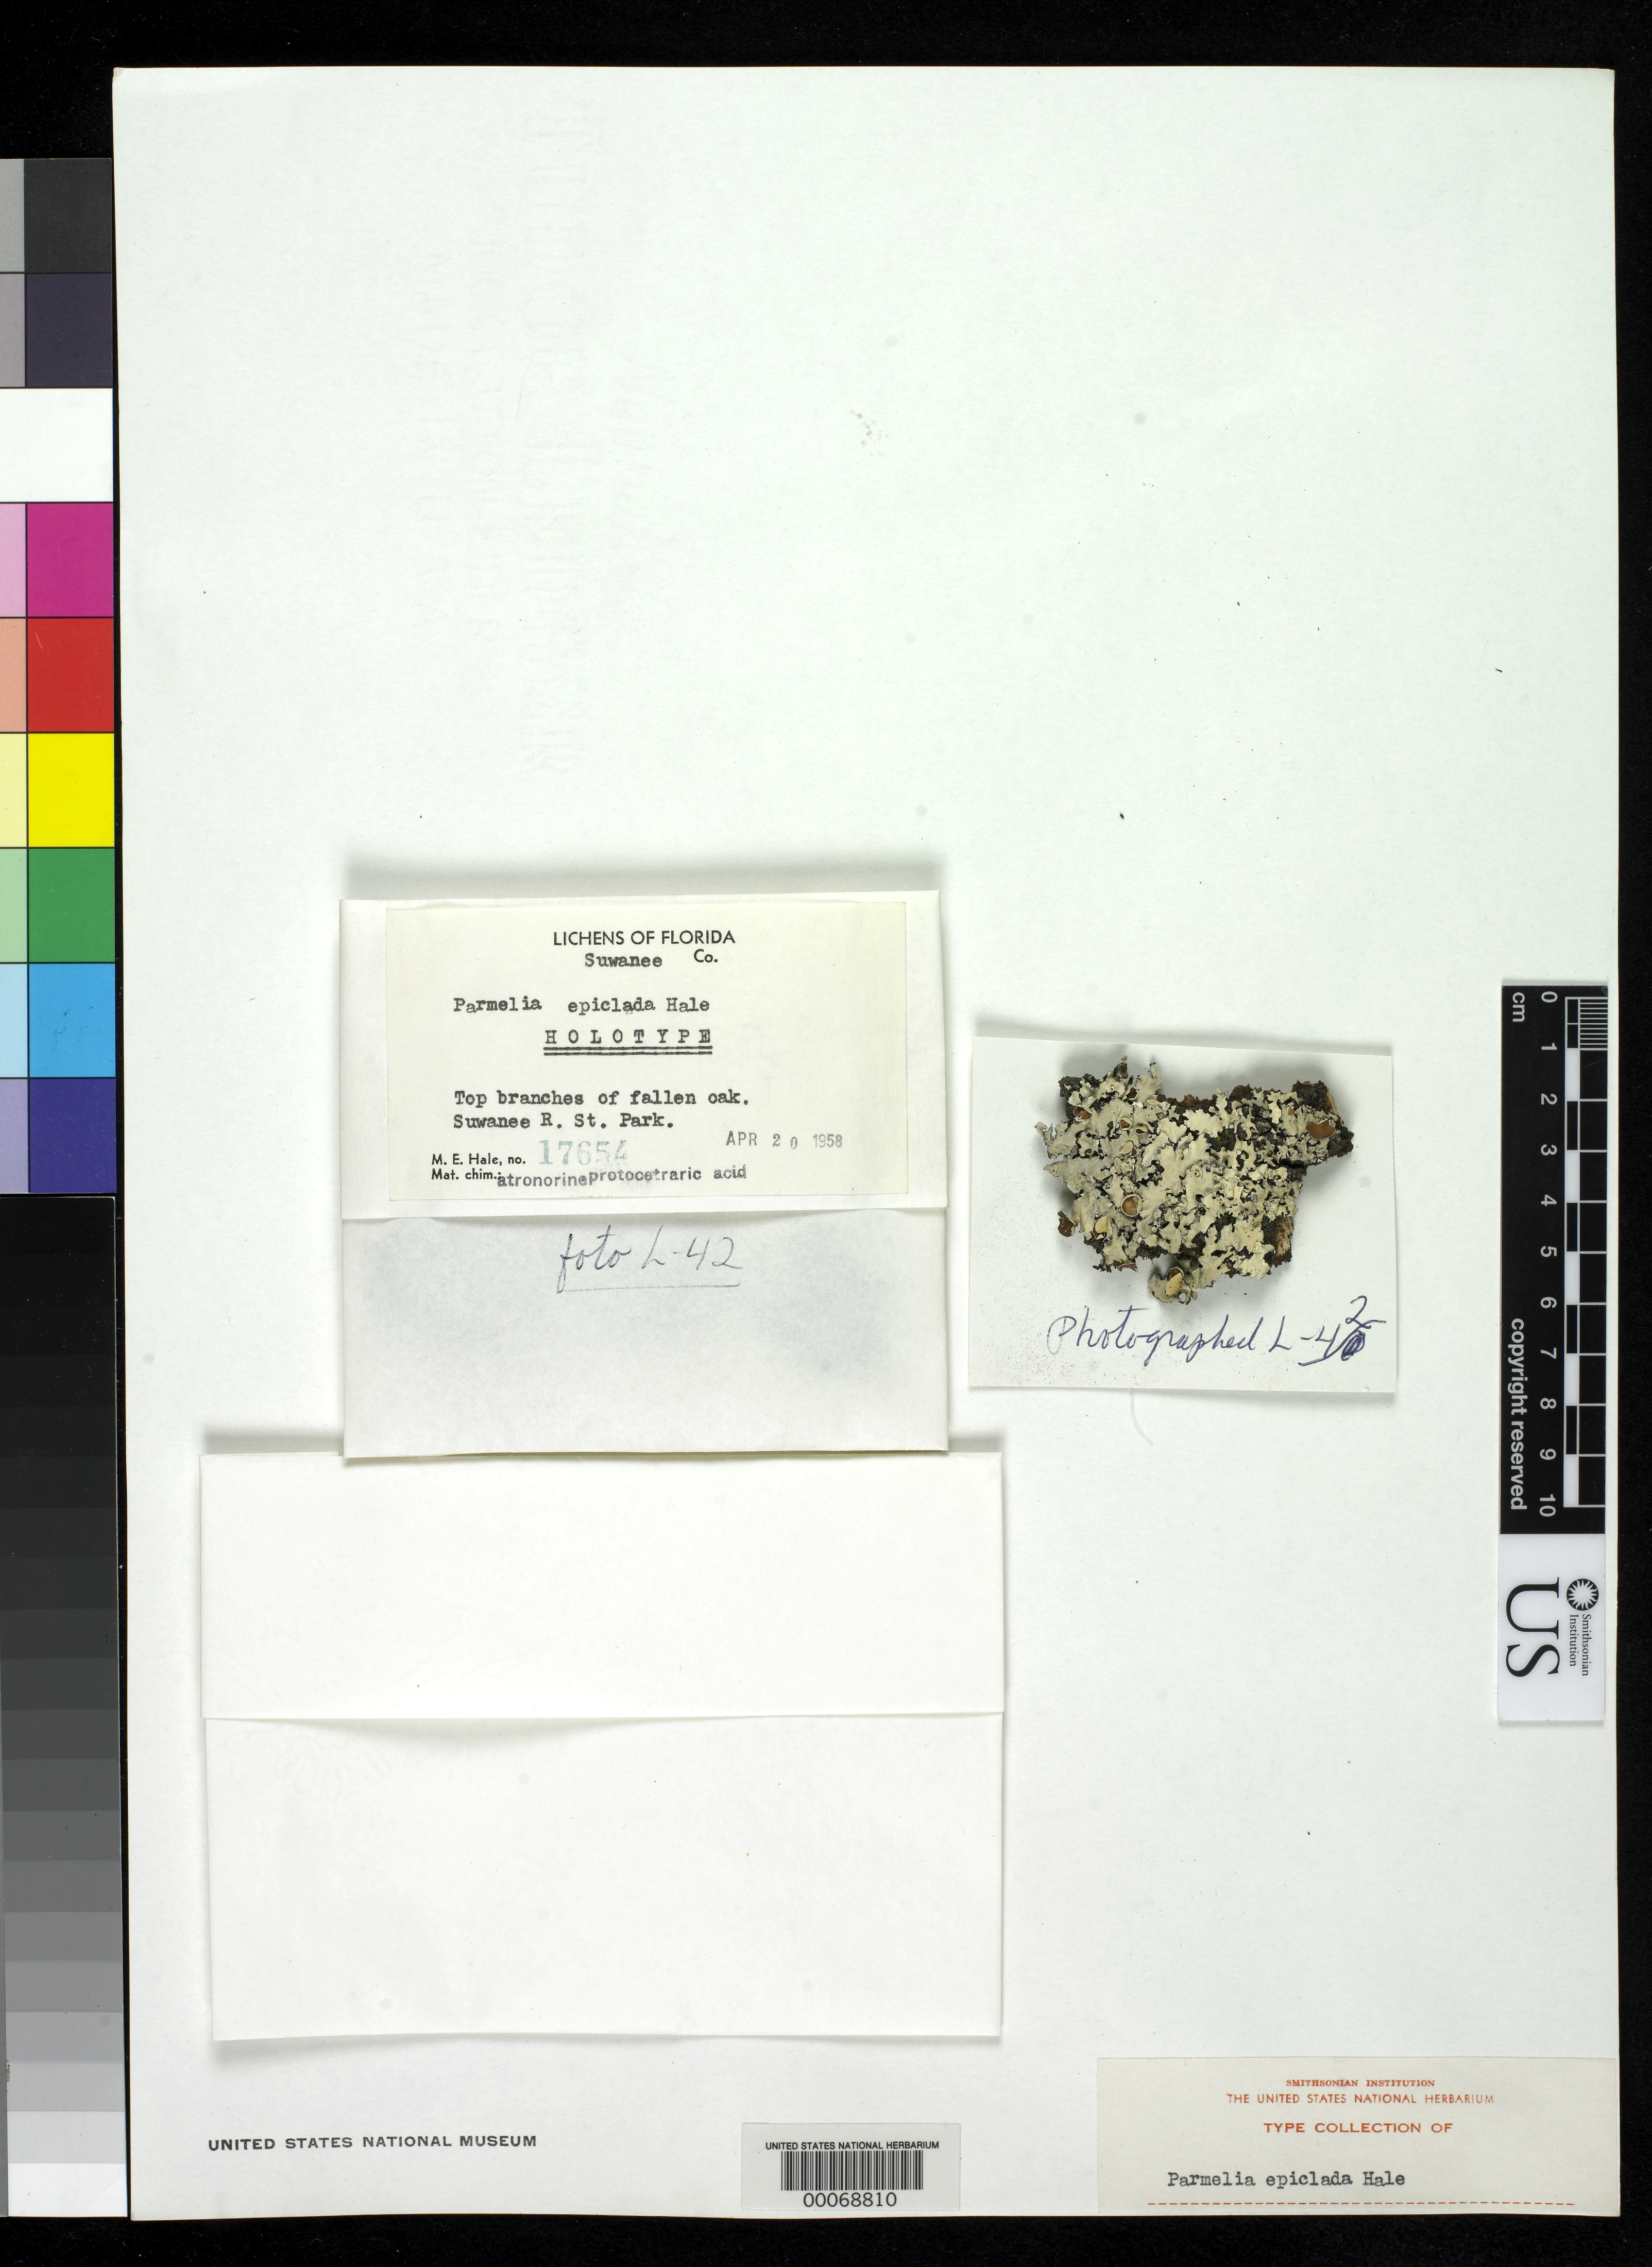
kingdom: Fungi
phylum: Ascomycota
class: Lecanoromycetes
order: Lecanorales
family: Parmeliaceae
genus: Parmelia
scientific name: Parmelia epiclada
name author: Hale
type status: Holotype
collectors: M. Hale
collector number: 17654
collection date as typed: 20 Apr 1958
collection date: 1958-04-20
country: United States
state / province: Florida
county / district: Suwannee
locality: Suwannee River State Park.